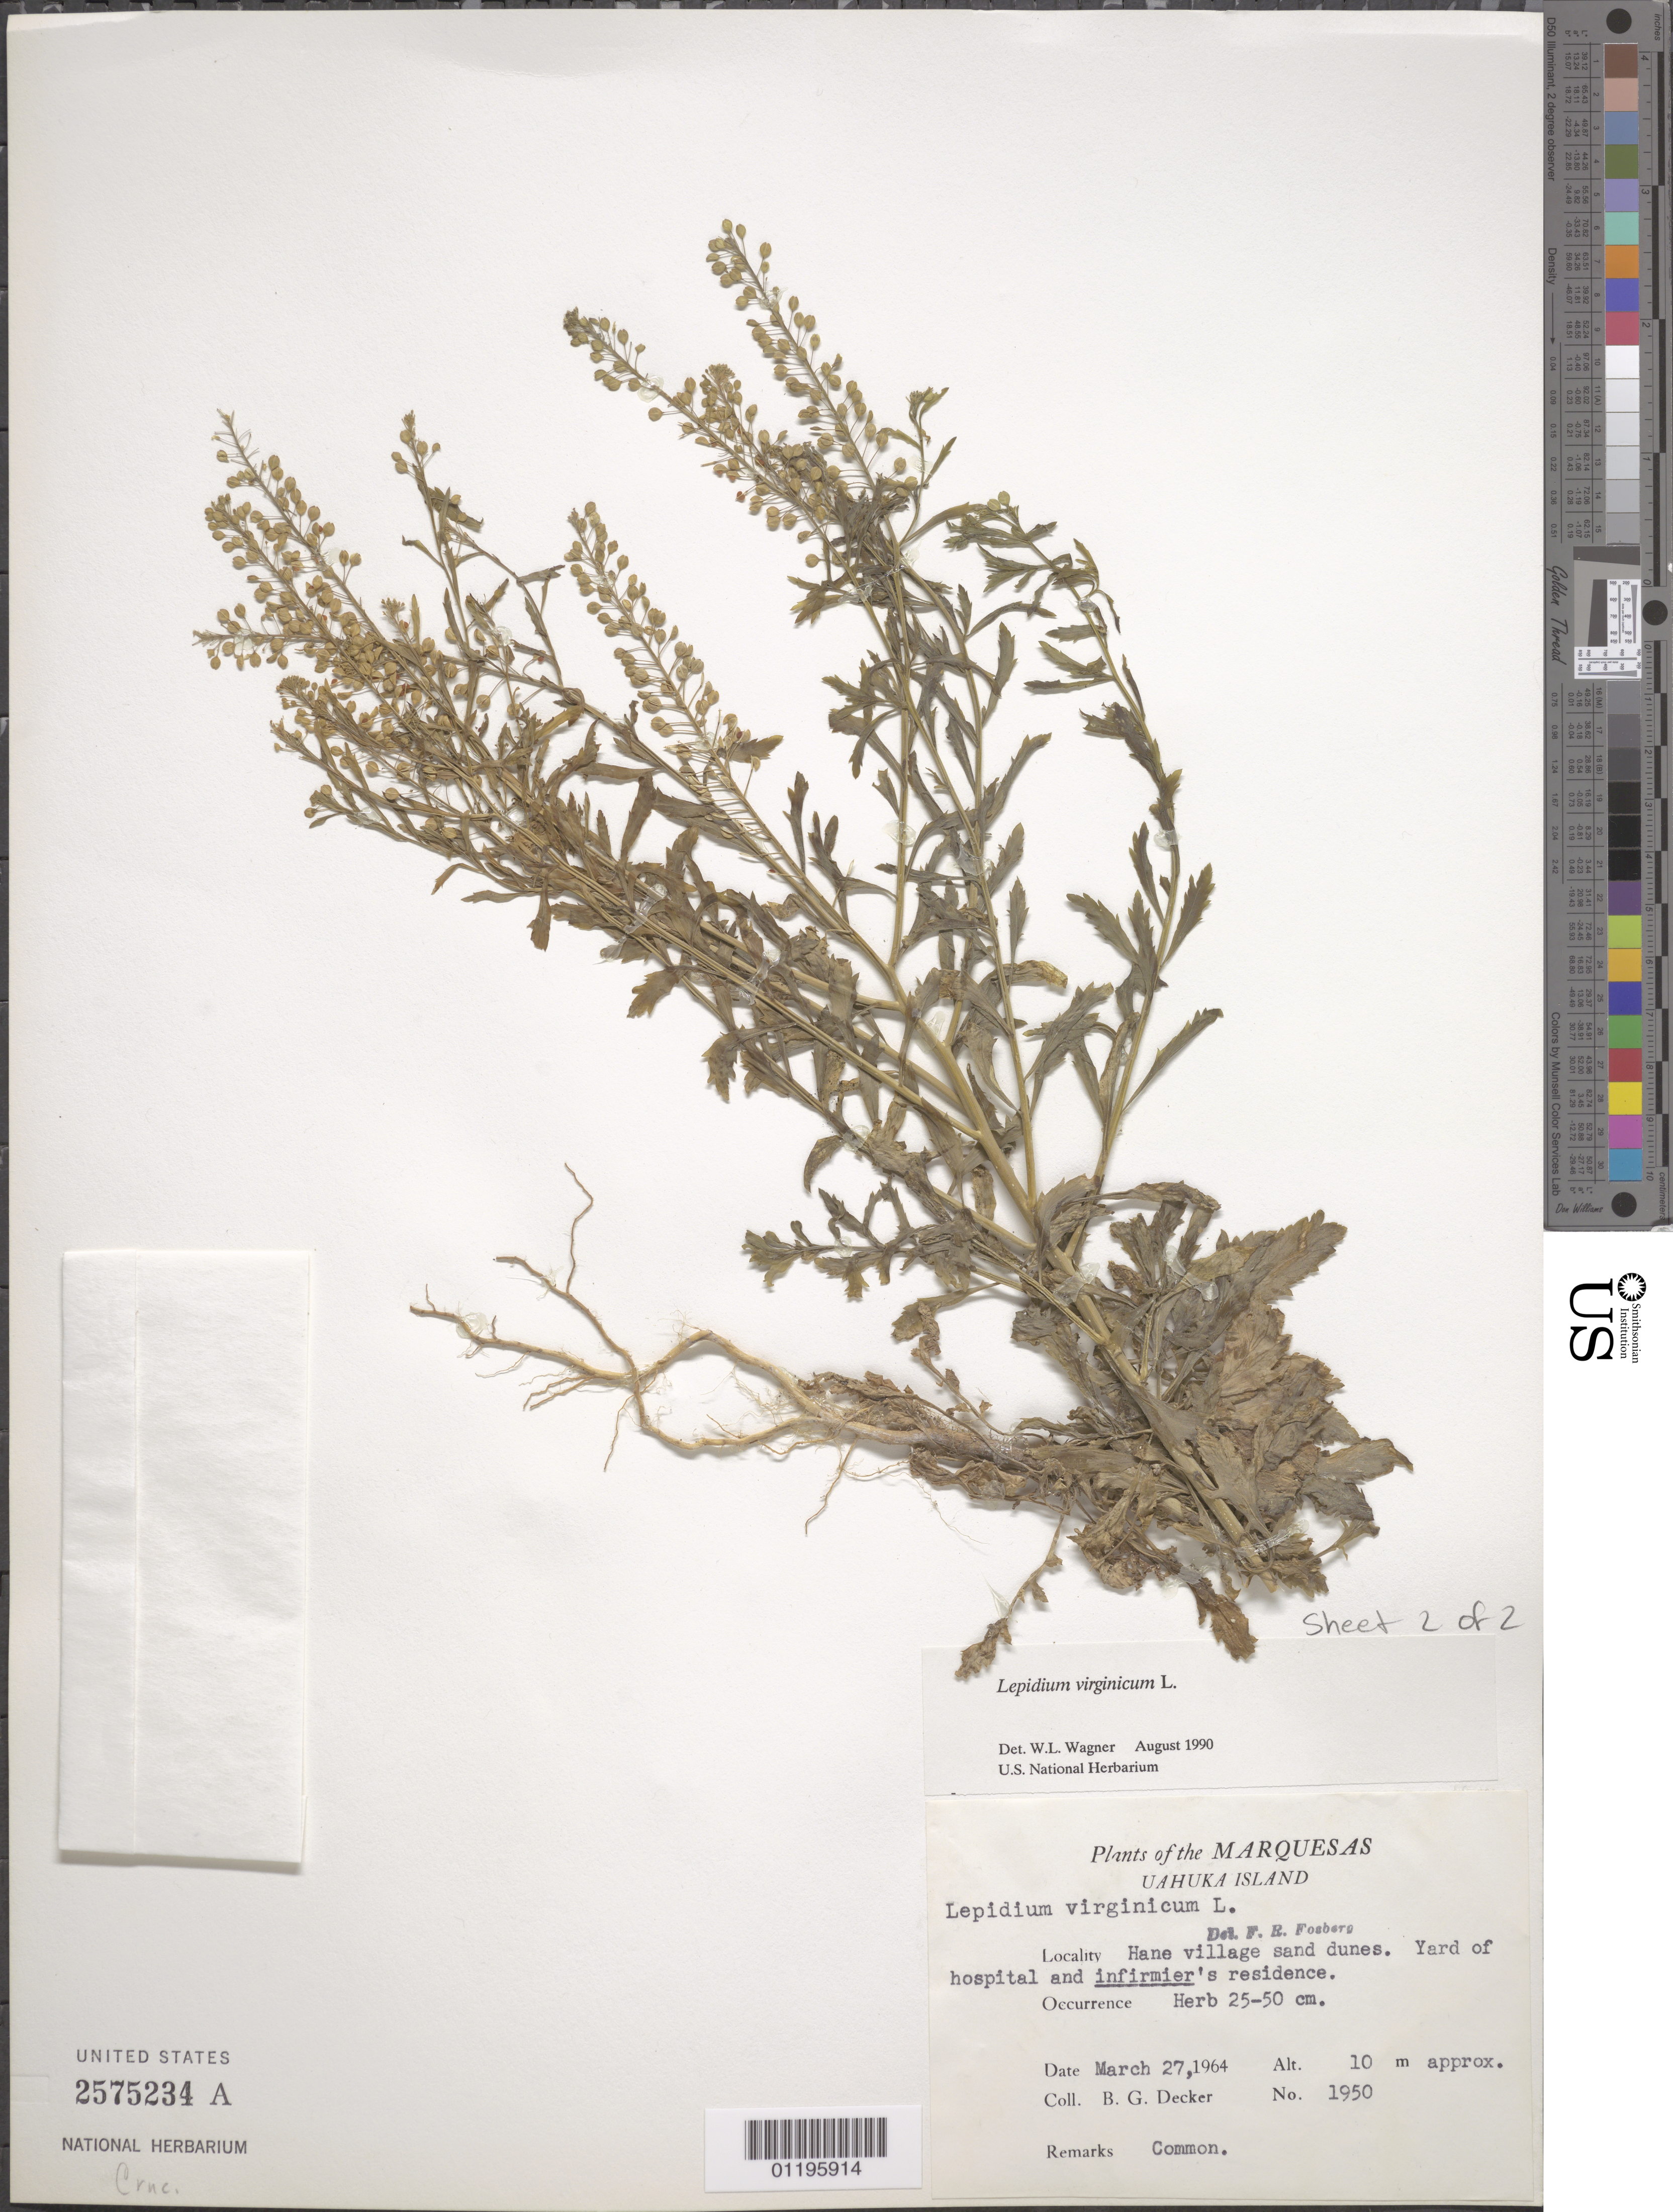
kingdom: Plantae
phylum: Tracheophyta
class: Magnoliopsida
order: Brassicales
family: Brassicaceae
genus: Lepidium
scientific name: Lepidium virginicum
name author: L.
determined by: Wagner, W. L., (BOT), Smithsonian Institution - National Museum of Natural History (UNITED STATES)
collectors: B. G. Decker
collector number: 1950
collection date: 1964-03-27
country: French Polynesia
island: Ua Huka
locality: Hane village sand dunes, yard of hospital and infirmier's residence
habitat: Common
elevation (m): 10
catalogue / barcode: US 2575234A